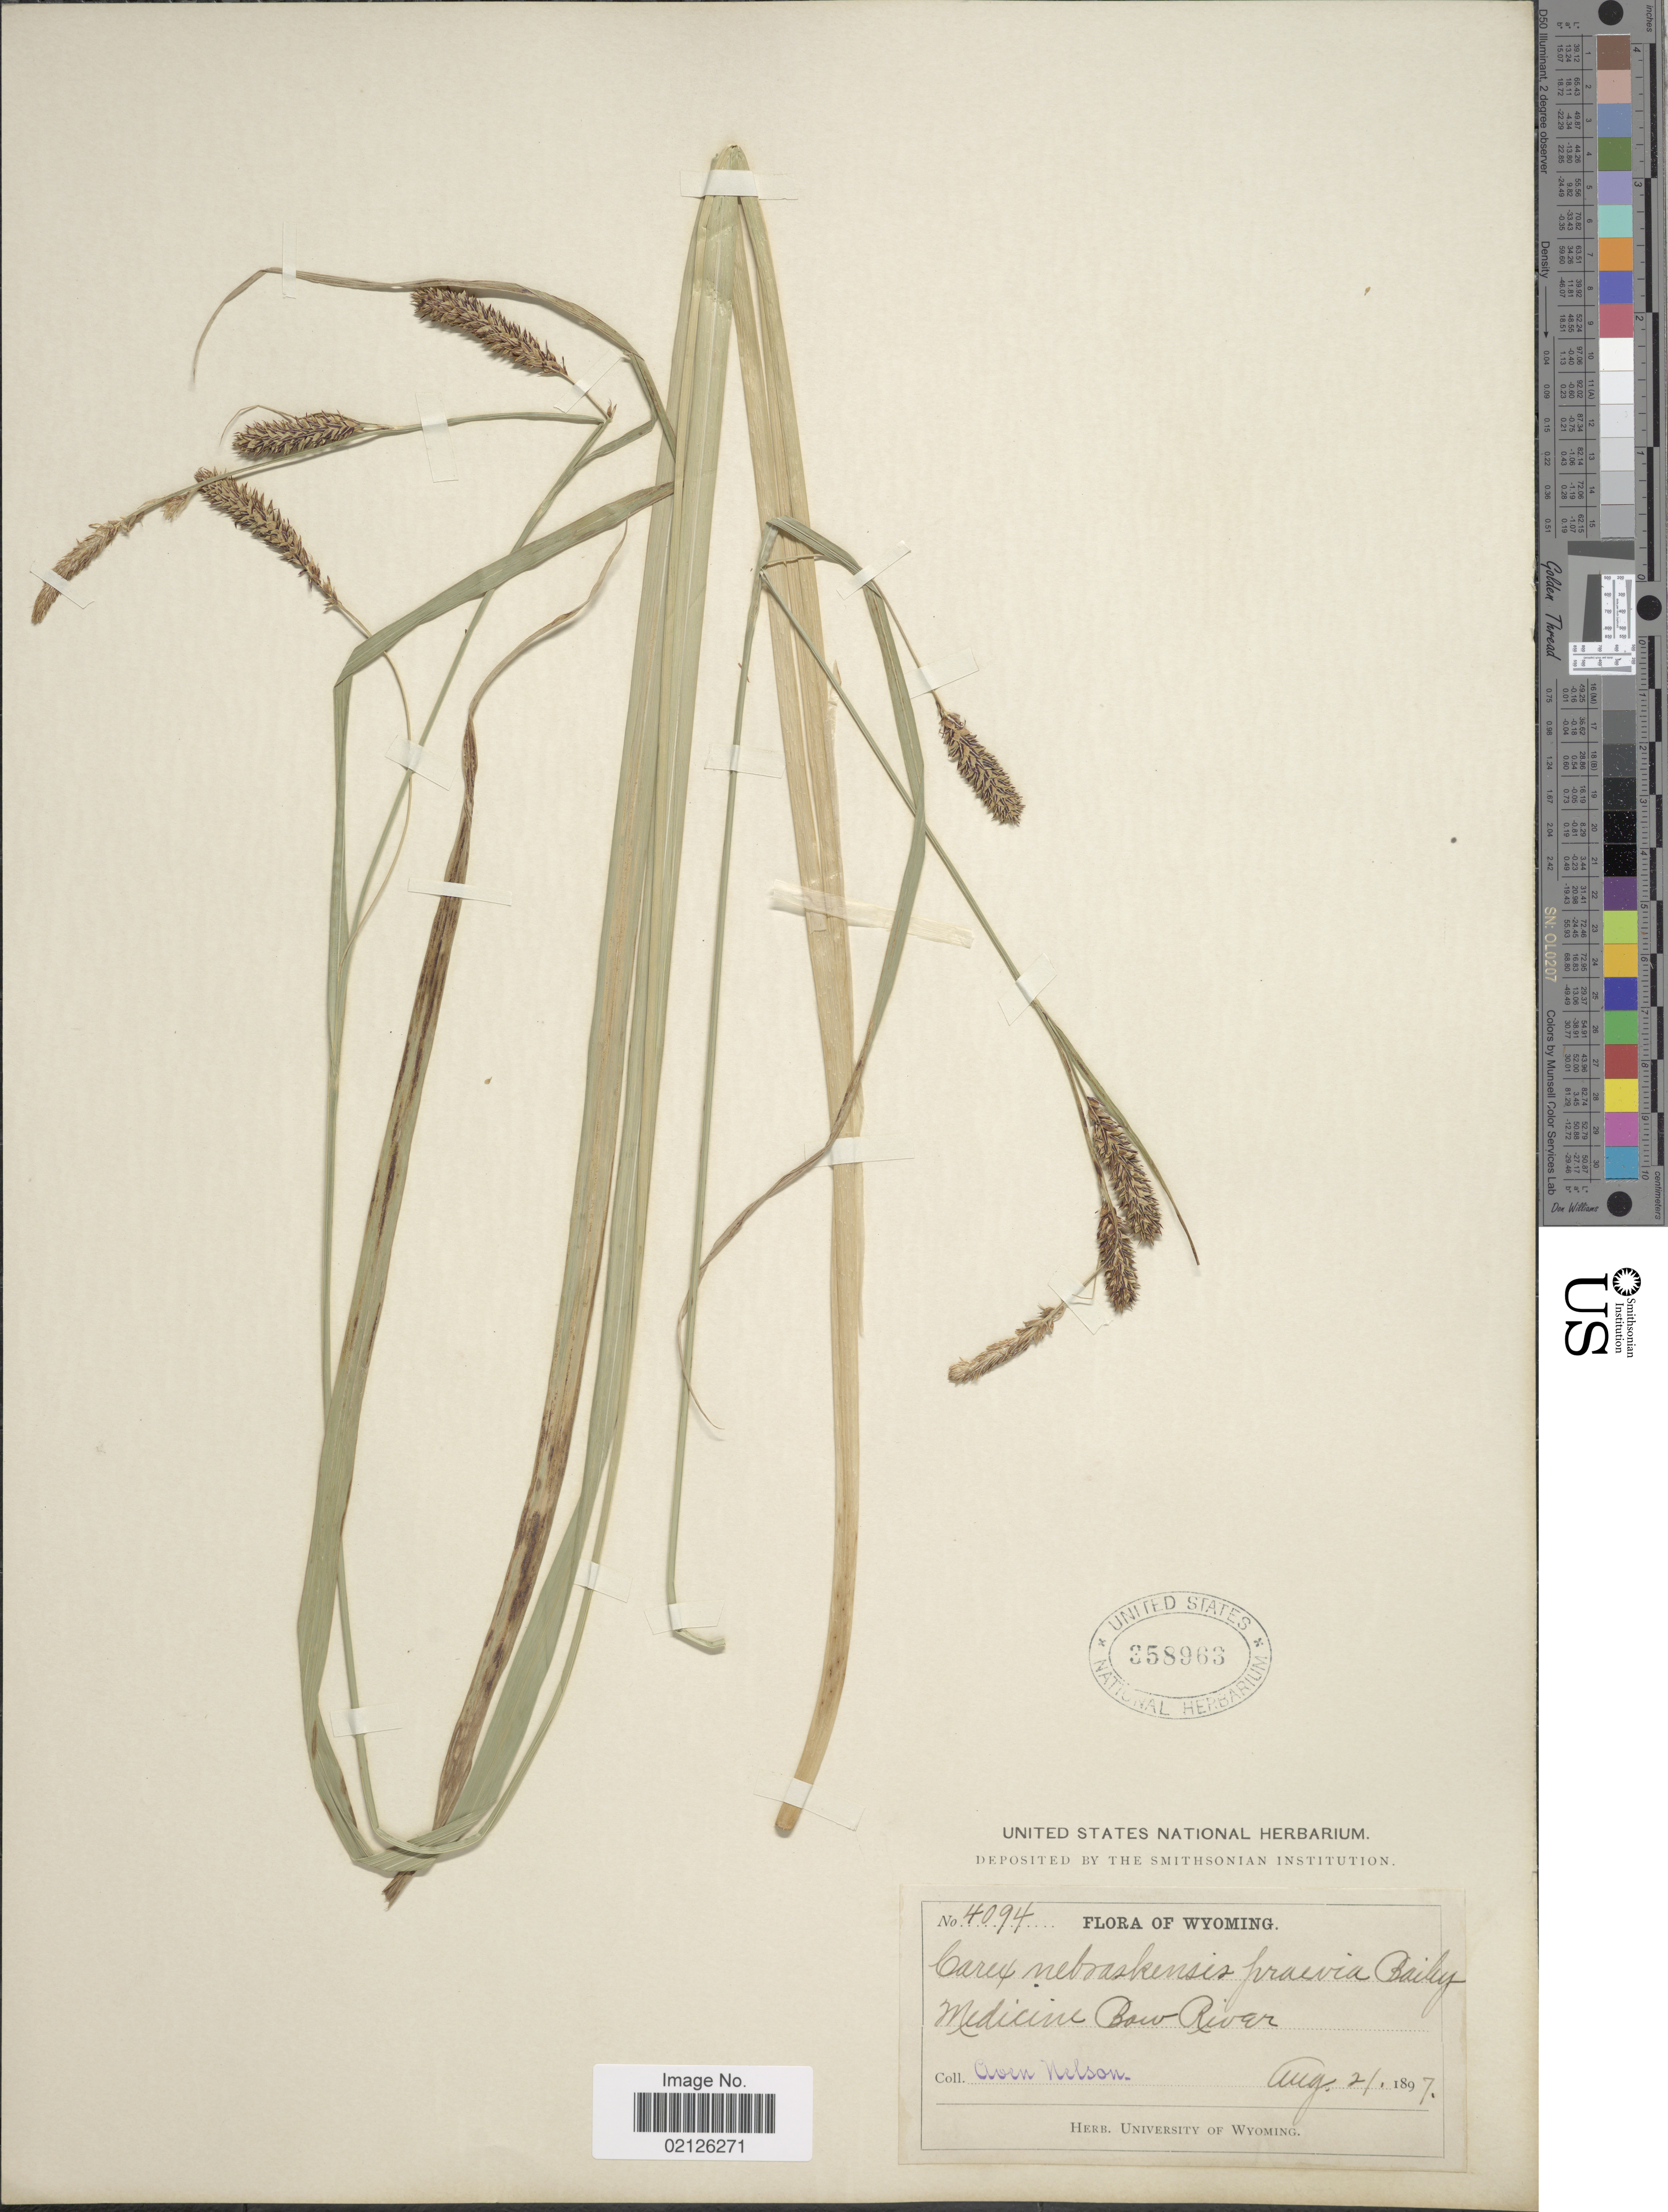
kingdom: Plantae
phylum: Tracheophyta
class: Liliopsida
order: Poales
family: Cyperaceae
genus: Carex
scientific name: Carex nebrascensis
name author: Dewey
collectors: A. Nelson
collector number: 4094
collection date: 1897-08-21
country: United States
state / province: Wyoming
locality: Medicine Bow River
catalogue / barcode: US 358963